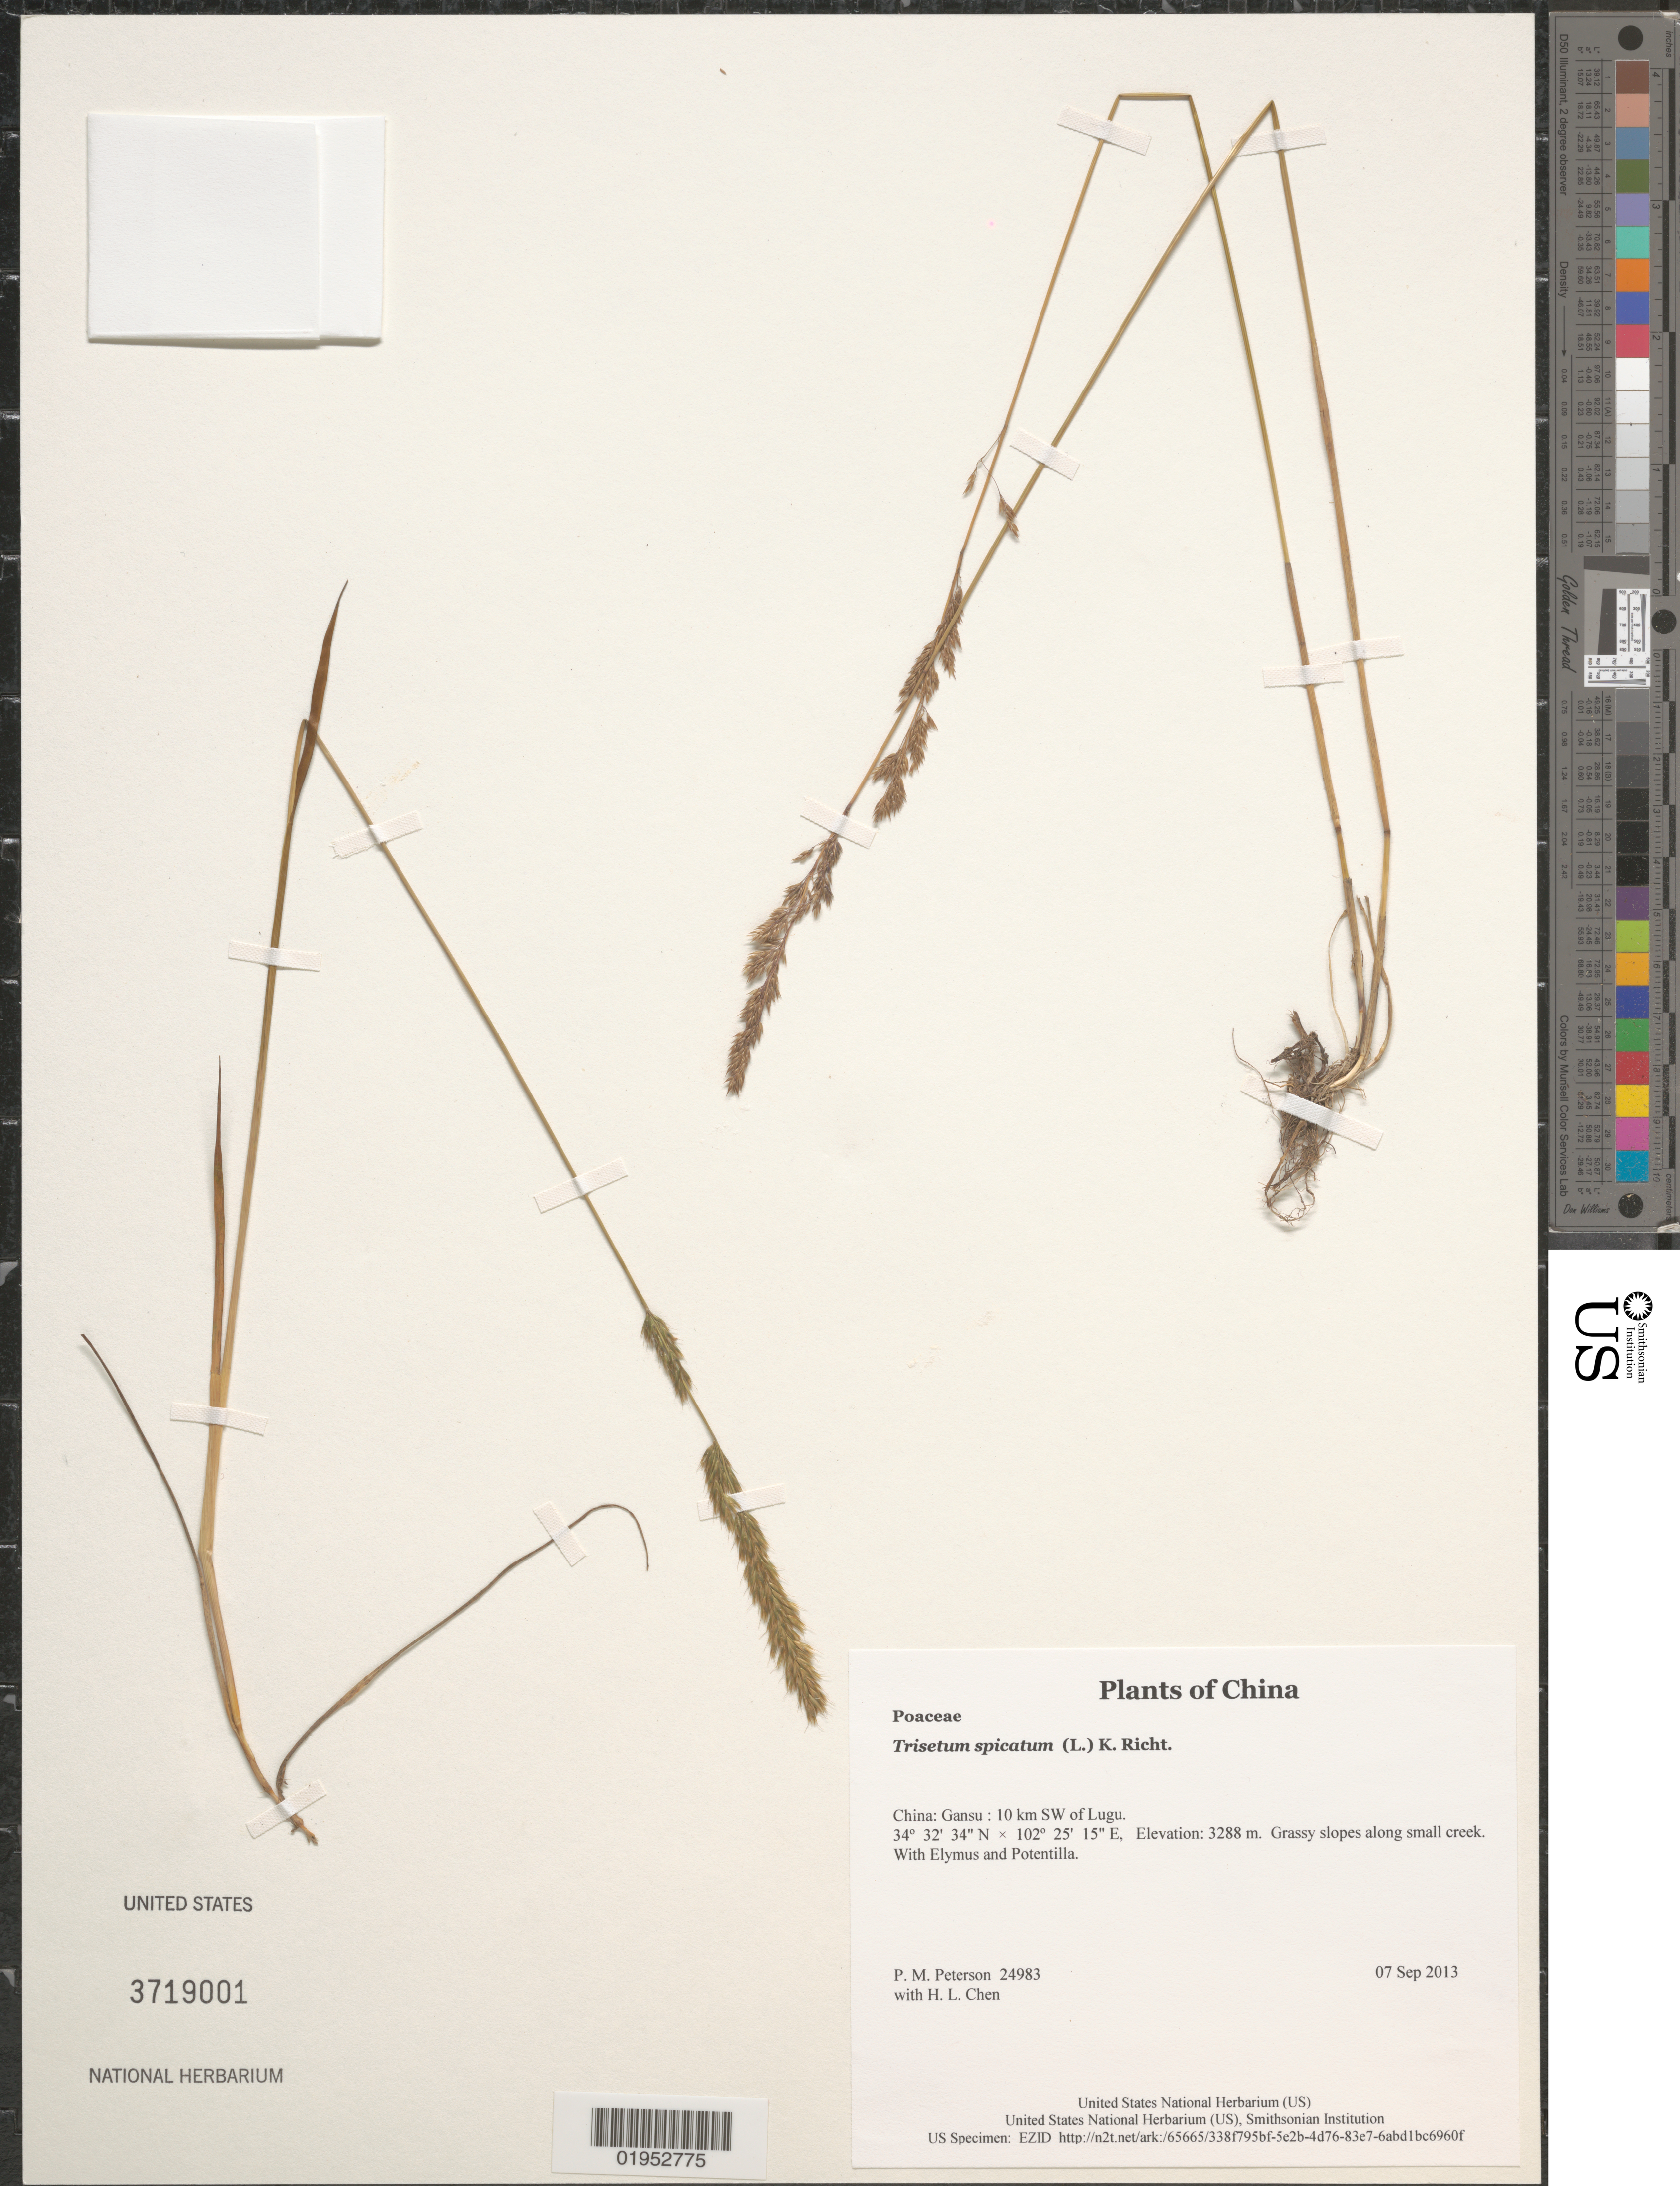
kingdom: Plantae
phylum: Tracheophyta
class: Liliopsida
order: Poales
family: Poaceae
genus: Trisetum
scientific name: Trisetum spicatum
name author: (L.) K. Richt.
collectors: P. M. Peterson & H. L. Chen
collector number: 24983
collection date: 2013-09-07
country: China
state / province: Gansu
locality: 10 km SW of Lugu.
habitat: Grassy slopes along small creek.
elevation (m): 3288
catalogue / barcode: US 3719001